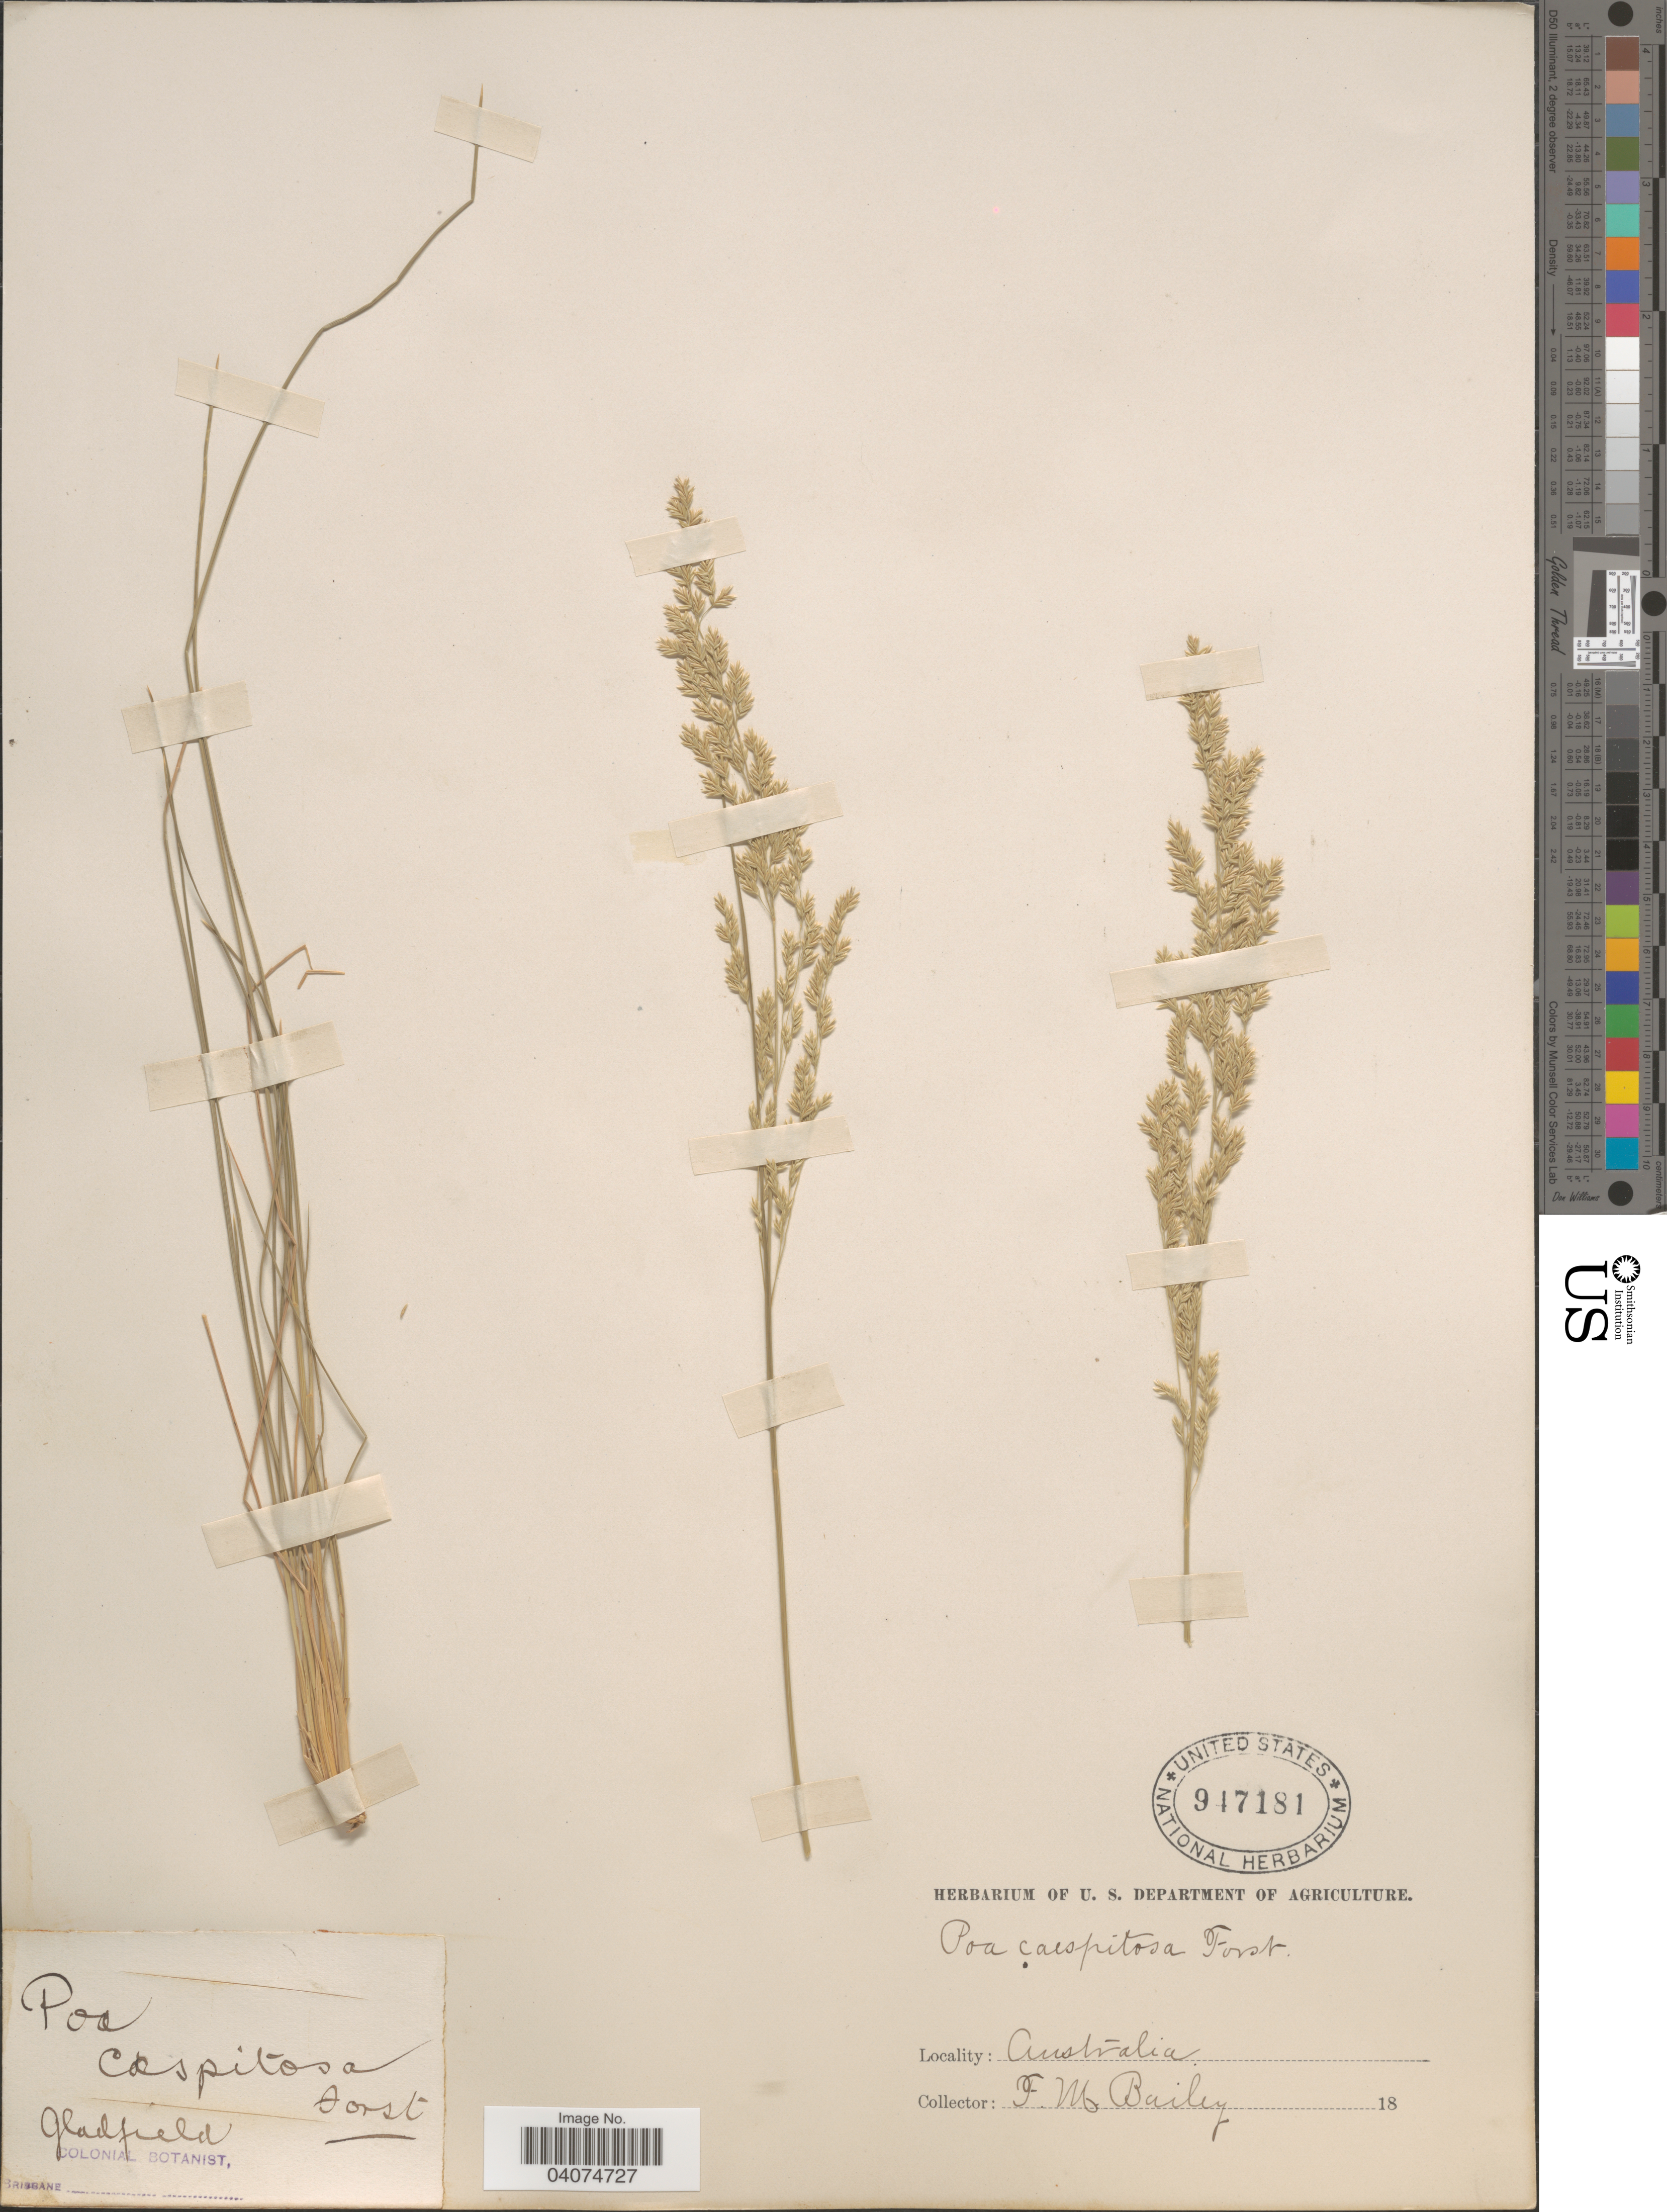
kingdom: Plantae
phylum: Tracheophyta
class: Liliopsida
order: Poales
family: Poaceae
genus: Poa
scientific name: Poa sp.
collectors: F. M. Bailey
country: Australia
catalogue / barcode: US 947181